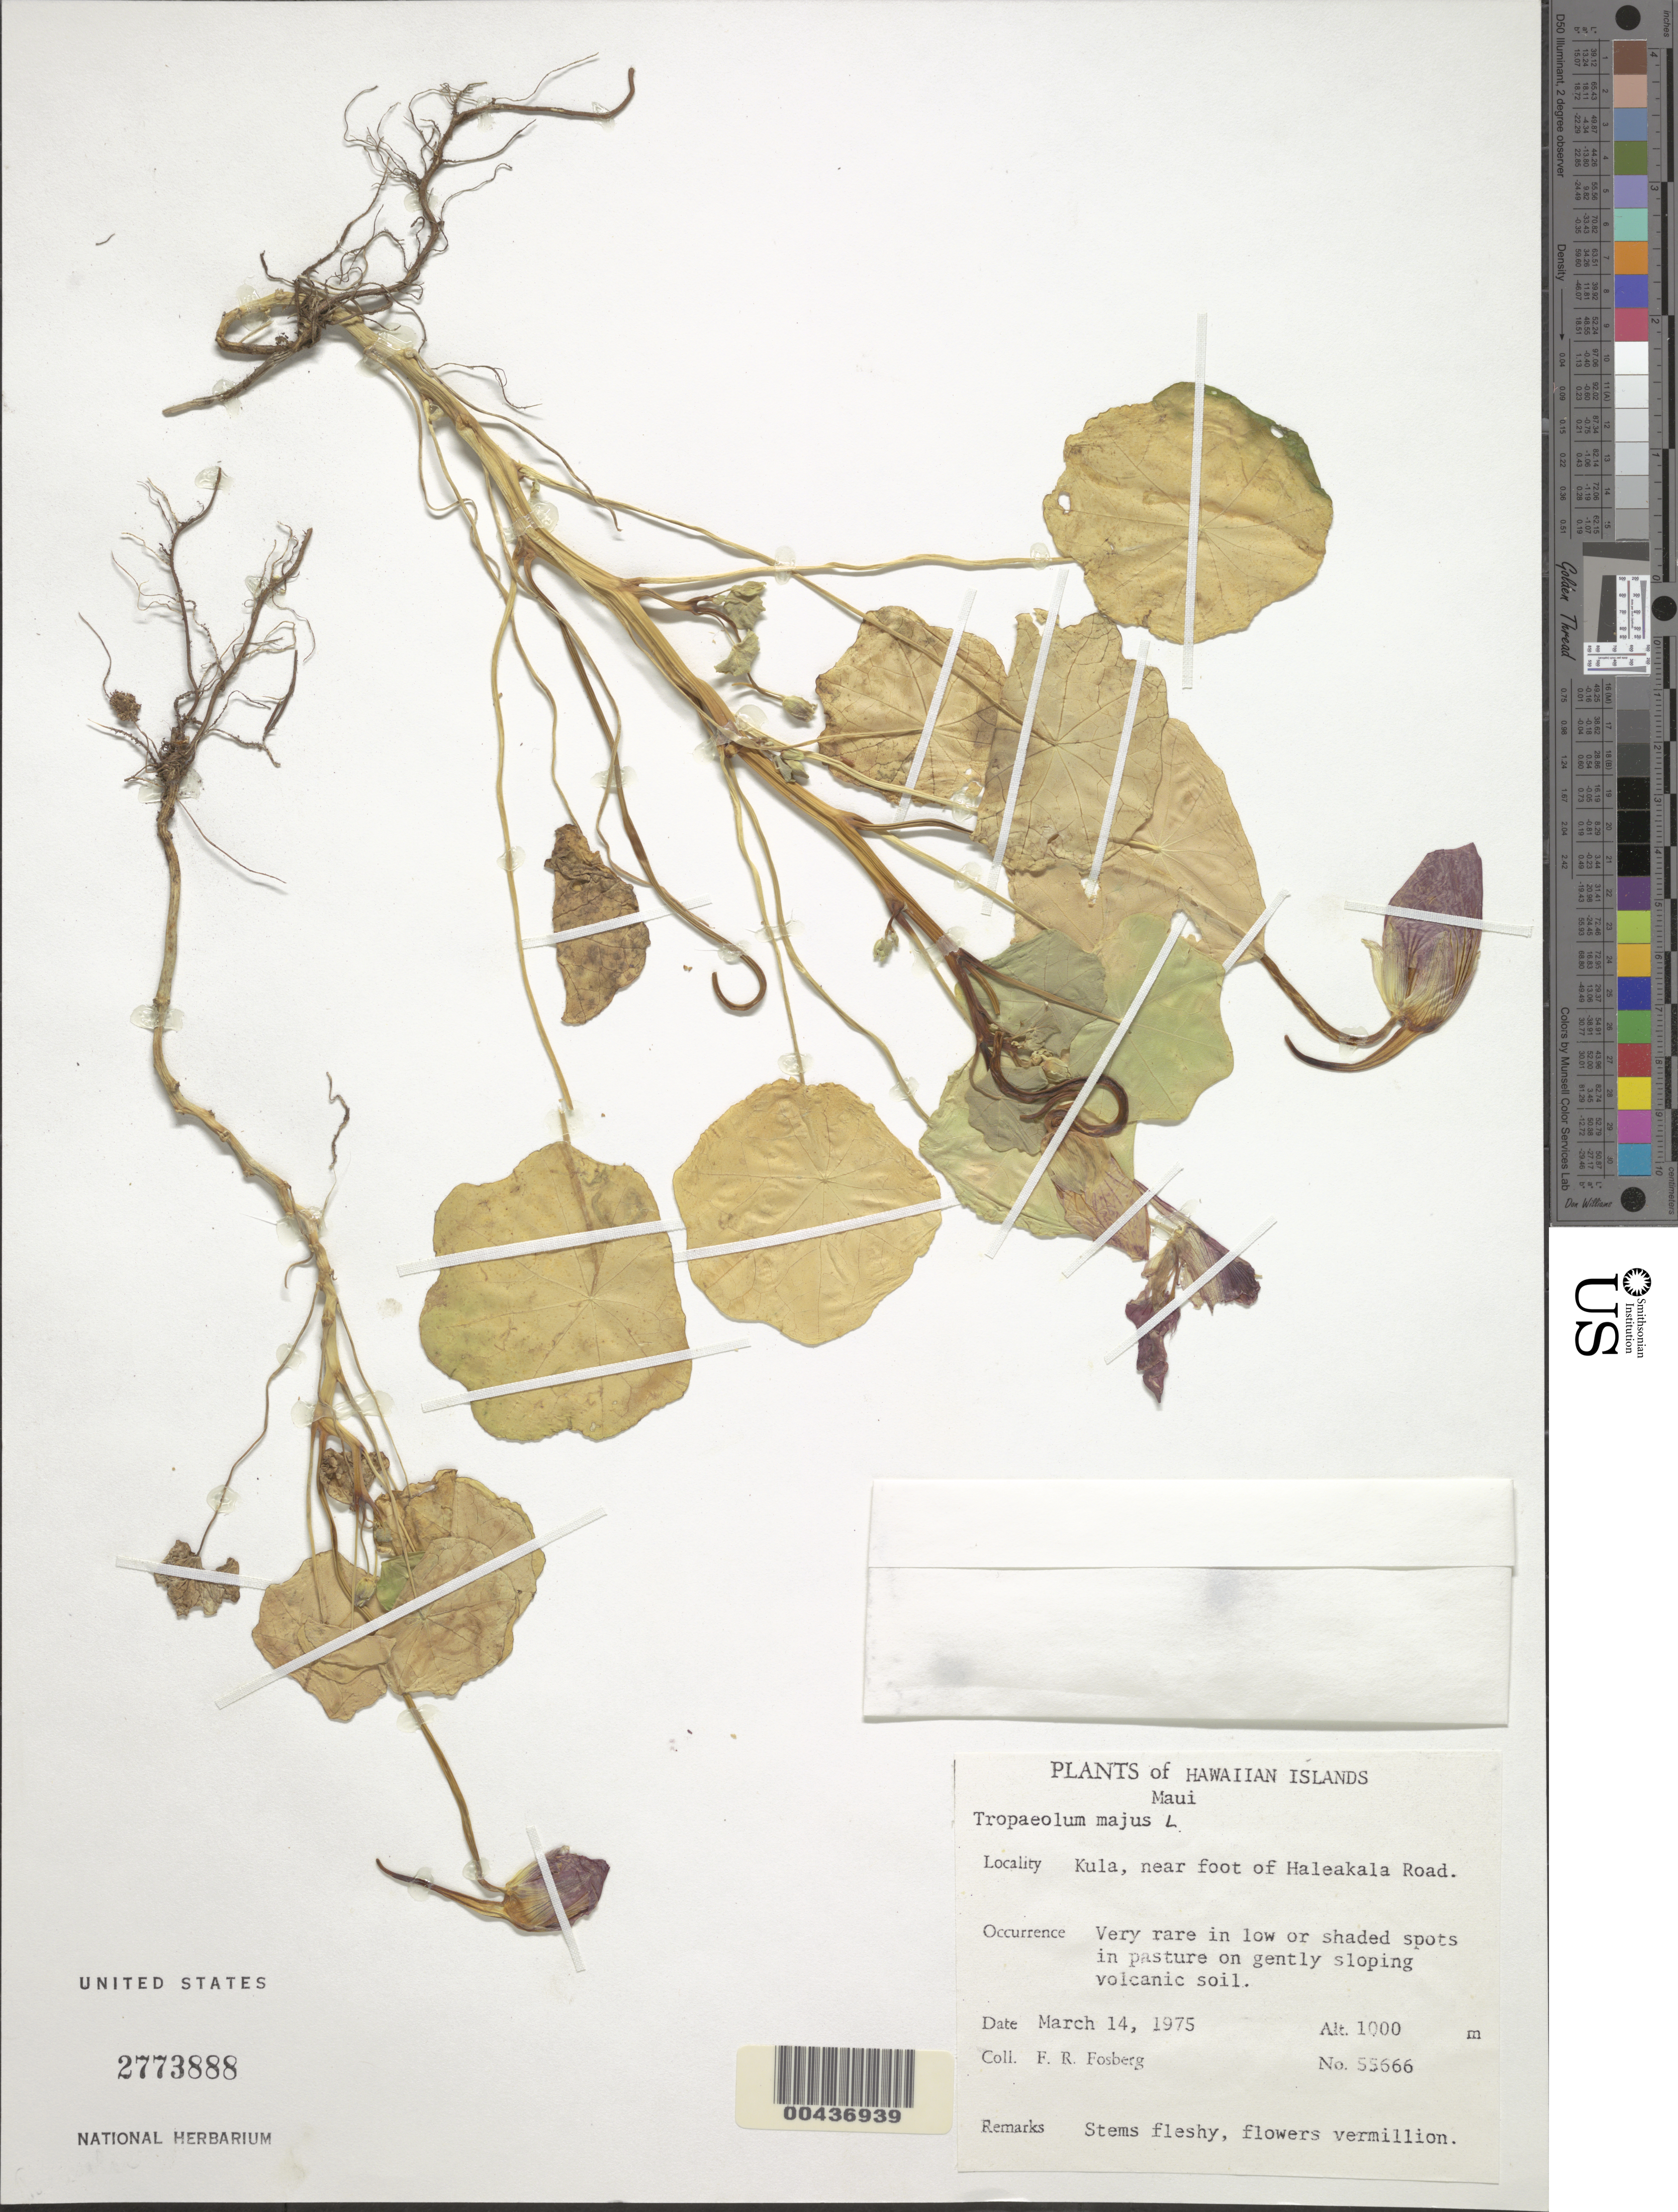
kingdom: Plantae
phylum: Tracheophyta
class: Magnoliopsida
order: Brassicales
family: Tropaeolaceae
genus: Tropaeolum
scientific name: Tropaeolum majus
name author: L.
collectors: F. R. Fosberg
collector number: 33666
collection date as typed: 14 Mar 1975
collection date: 1975-03-14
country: United States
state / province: Hawaii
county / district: Maui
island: Maui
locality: Kula, near foot of Haleakala Road, Maui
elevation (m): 1000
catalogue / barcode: US 2773888